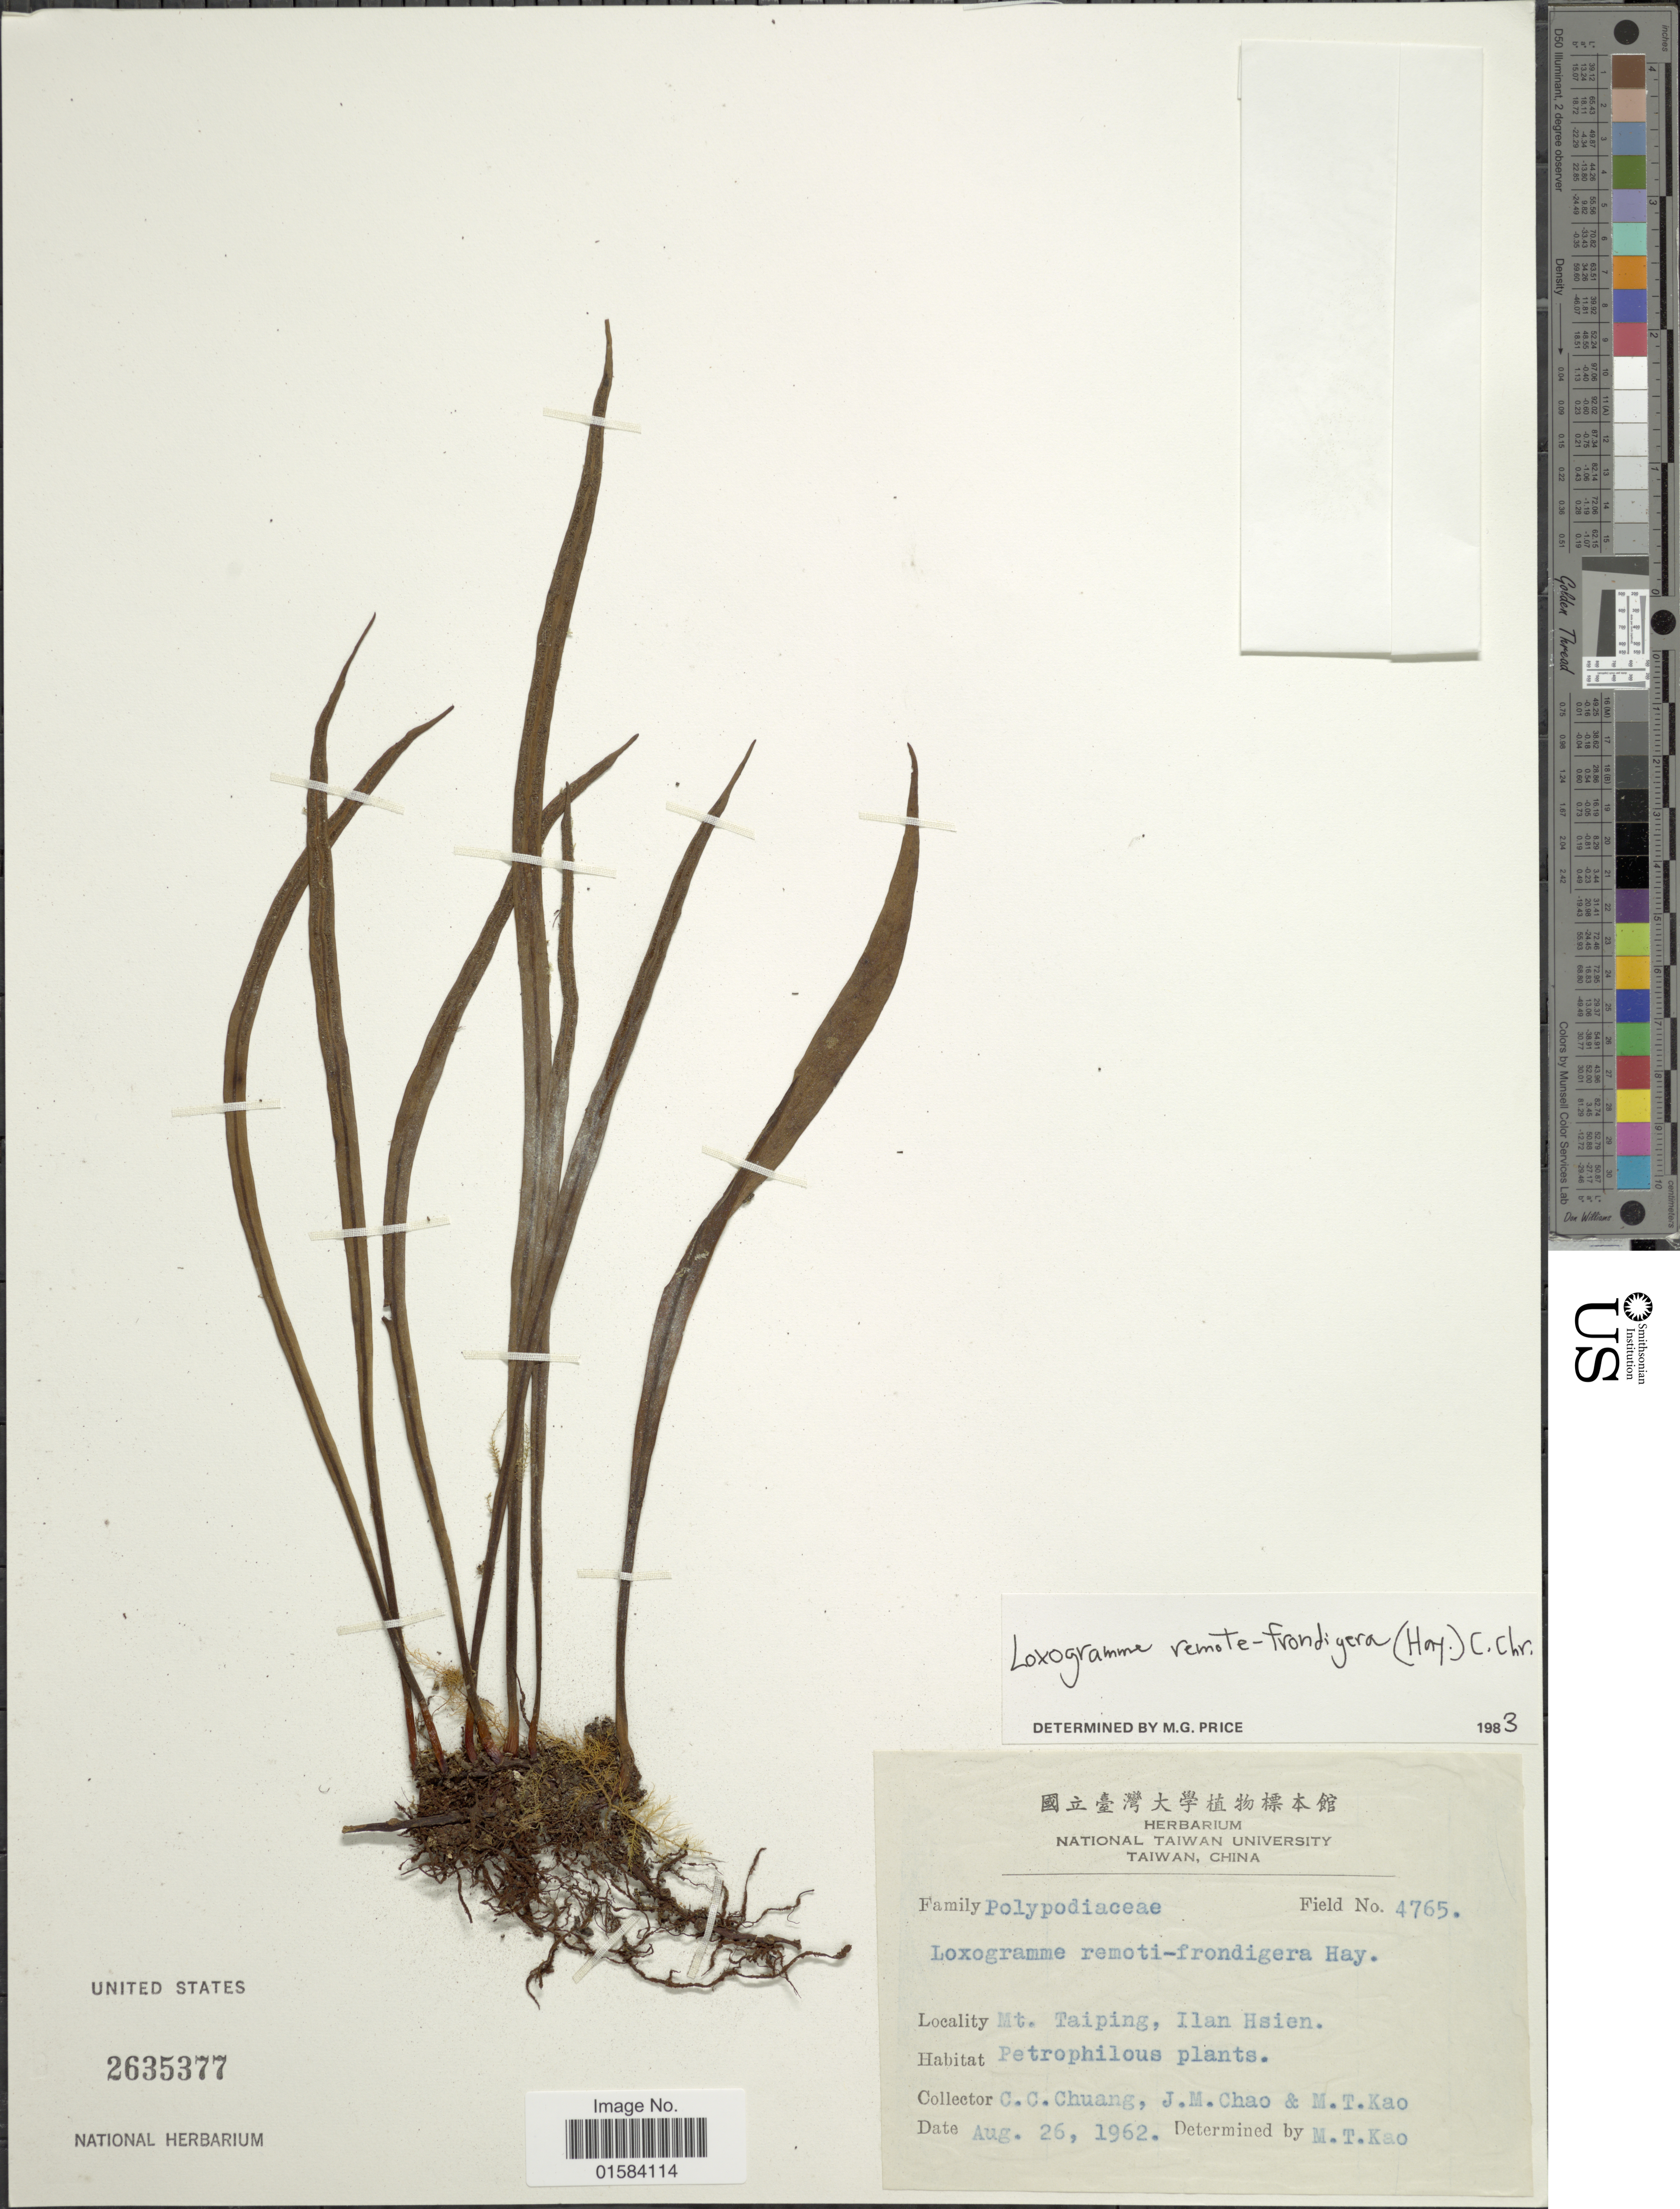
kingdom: Plantae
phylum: Tracheophyta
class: Polypodiopsida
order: Polypodiales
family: Polypodiaceae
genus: Loxogramme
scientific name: Loxogramme remotefrondigera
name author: (Hayata) C. Chr.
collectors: C. C. Chuang, J. Chao & M. T. Kao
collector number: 4765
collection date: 1962-08-26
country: Taiwan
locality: Mt Taiping, I-lan Hsien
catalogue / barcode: US 2635377